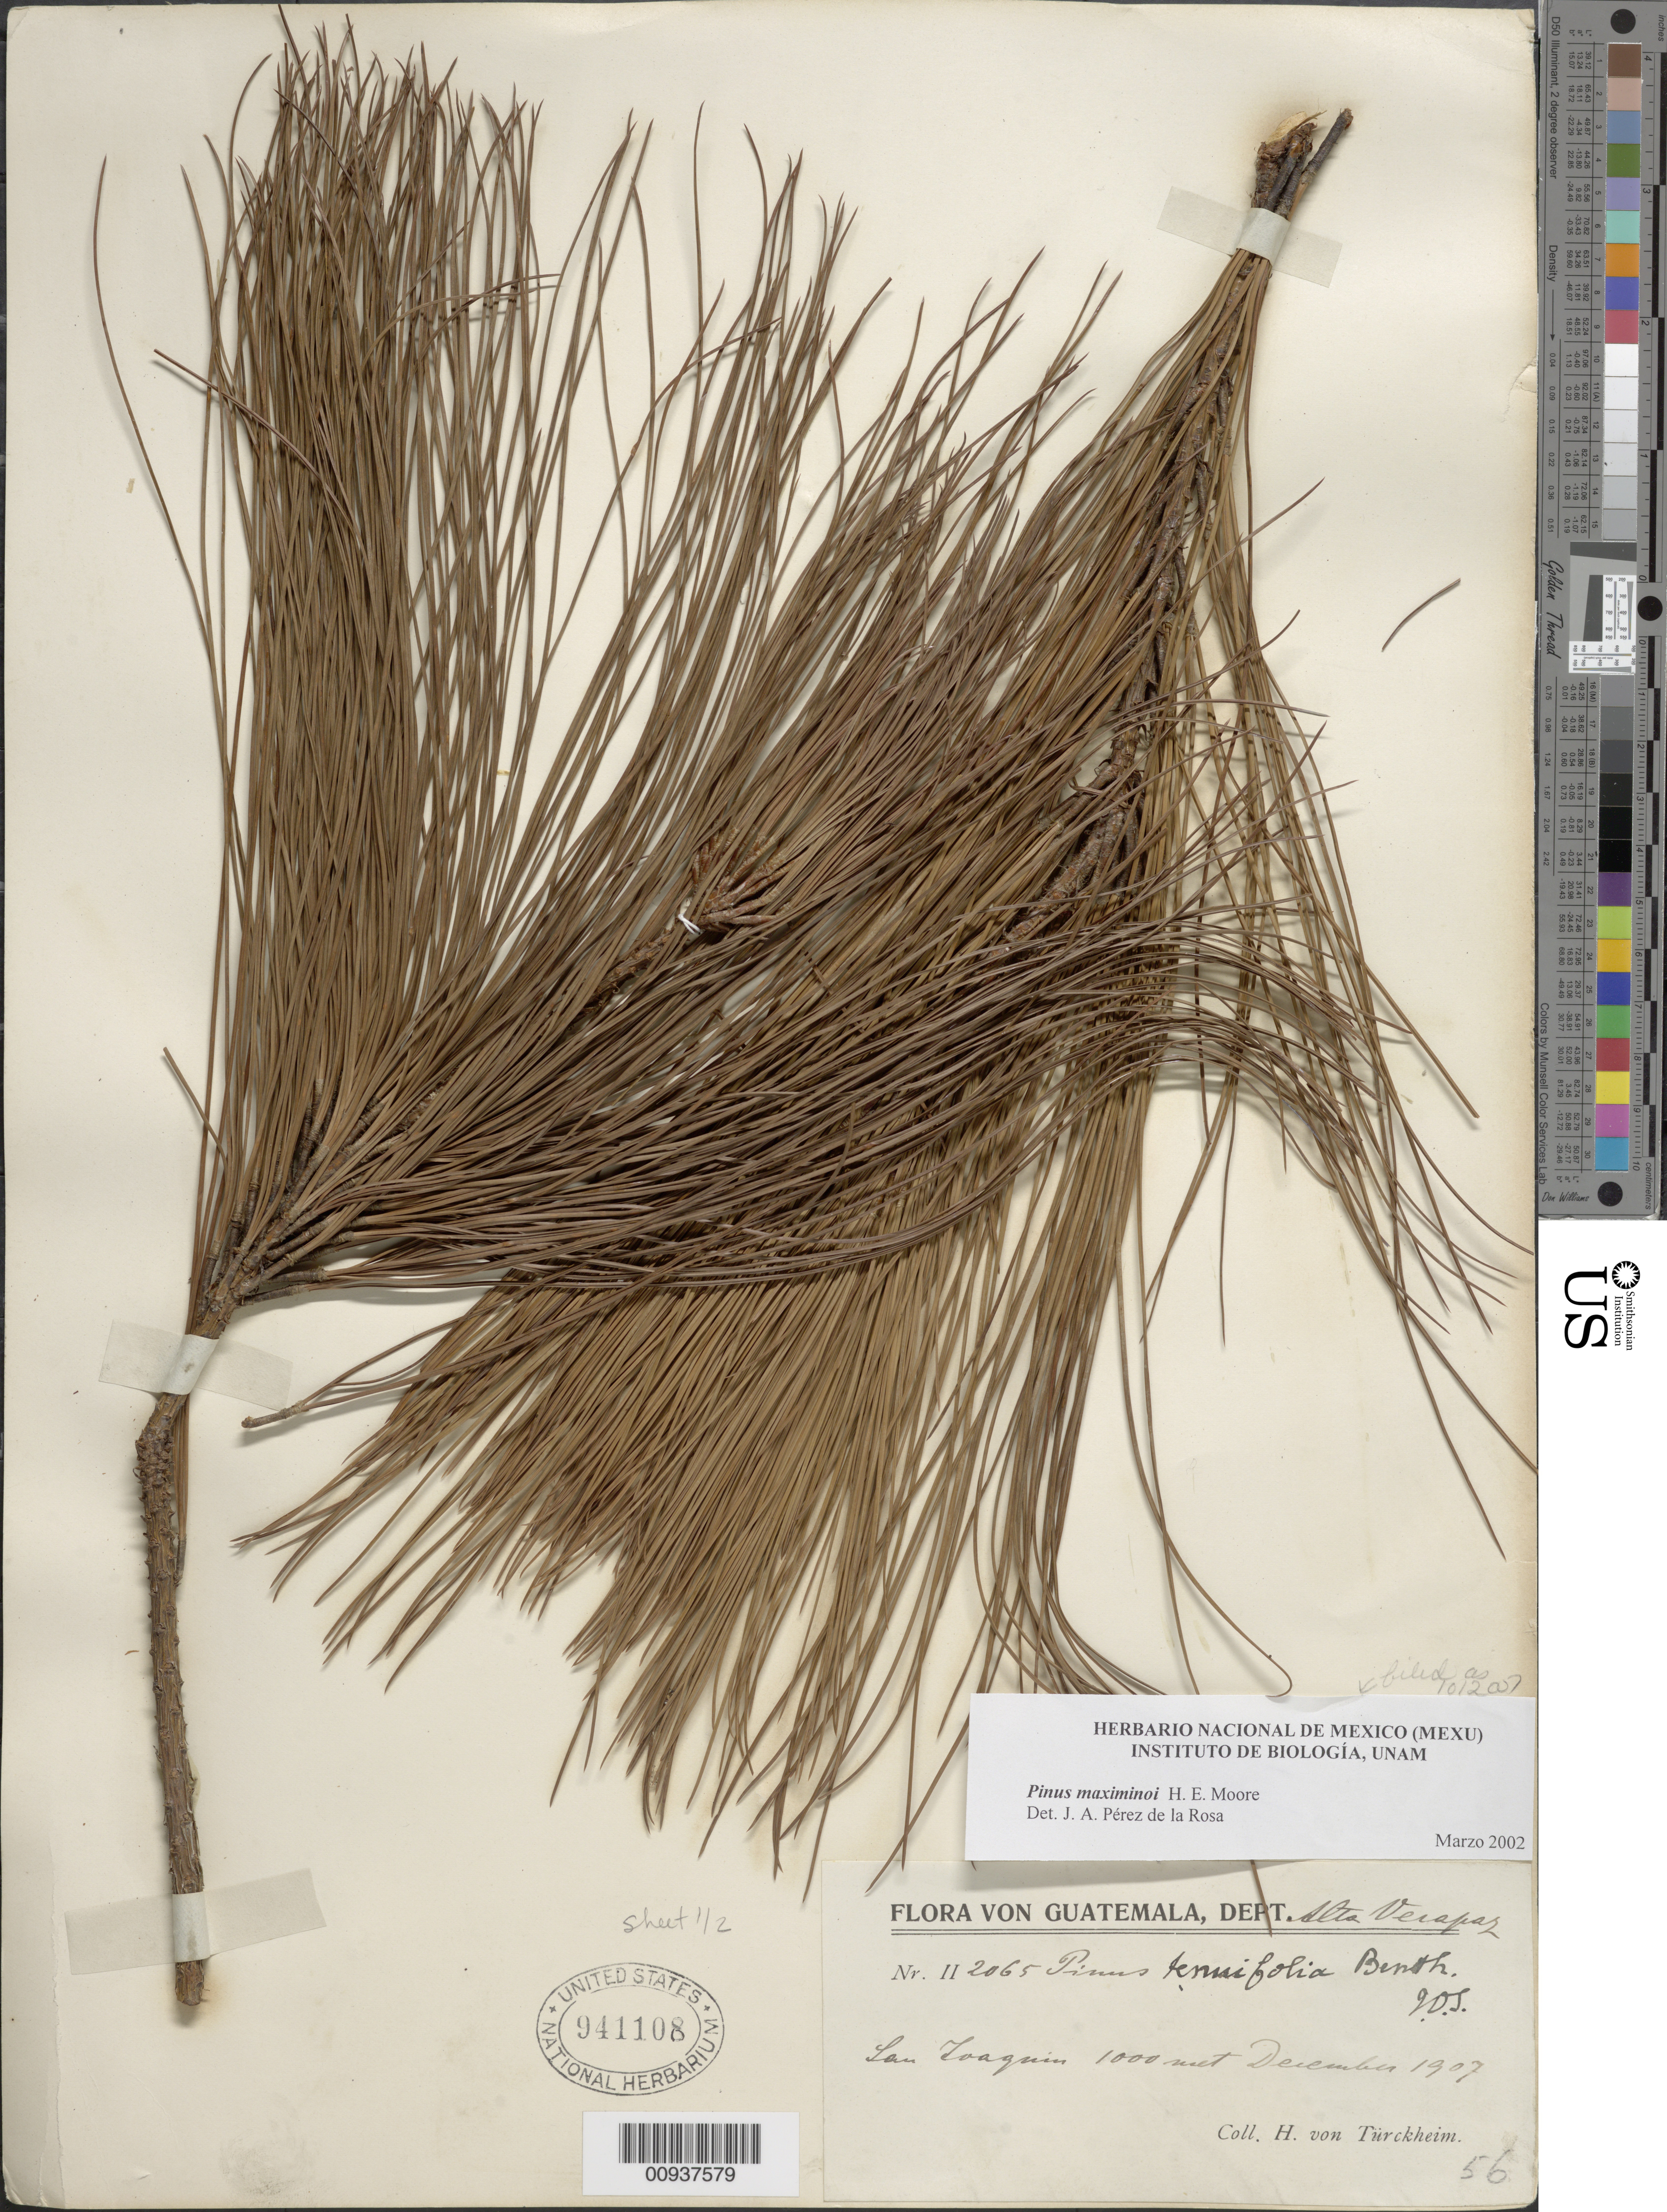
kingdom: Plantae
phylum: Tracheophyta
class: Pinopsida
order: Pinales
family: Pinaceae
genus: Pinus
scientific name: Pinus maximinoi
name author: H.E. Moore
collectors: H. von Türckheim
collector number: II 2065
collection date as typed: Dec 1907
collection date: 1907-12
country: Guatemala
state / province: Alta Verapaz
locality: San Joaquín.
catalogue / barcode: US 941108